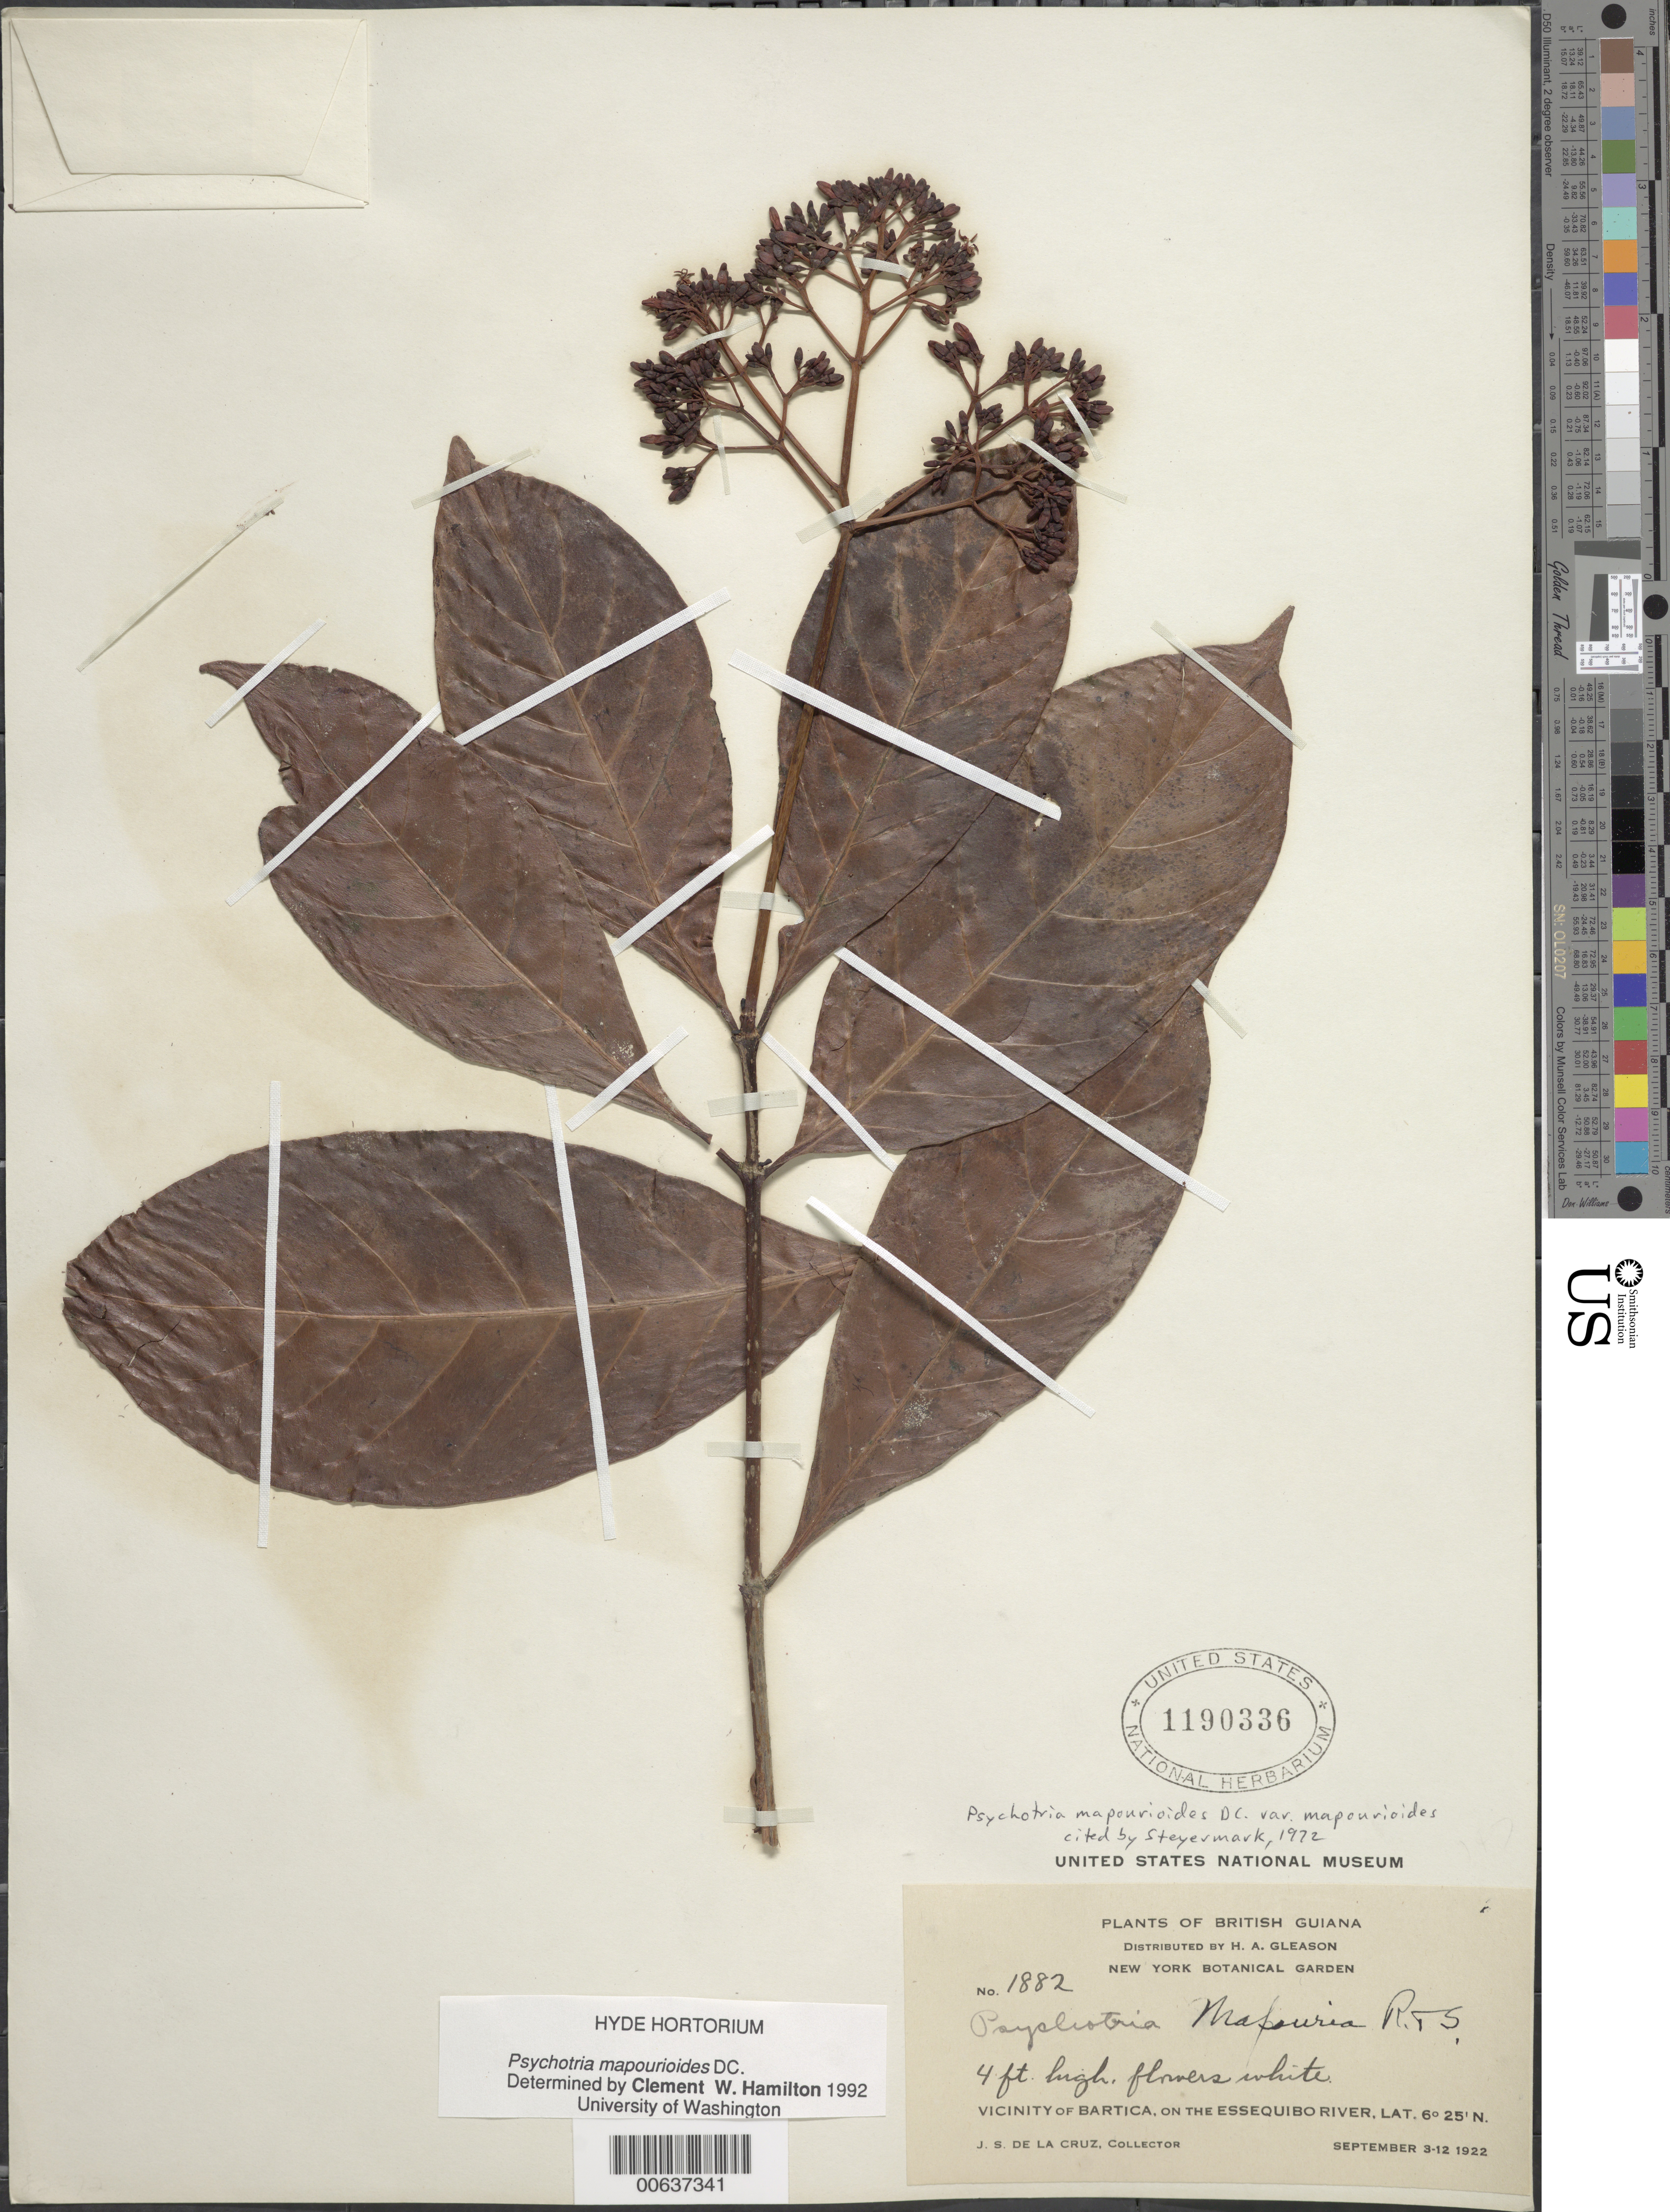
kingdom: Plantae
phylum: Tracheophyta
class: Magnoliopsida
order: Gentianales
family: Rubiaceae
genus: Psychotria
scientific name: Psychotria mapourioides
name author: DC.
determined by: Hamilton, C. W.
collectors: J. S. de la Cruz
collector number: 1882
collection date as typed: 3-Sep-22 to 12-Sep-22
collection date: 1922-09-03/1922-09-12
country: Guyana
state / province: Cuyuni-Mazaruni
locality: Bartica, vic., on the Essequibo River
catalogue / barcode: US 1190336